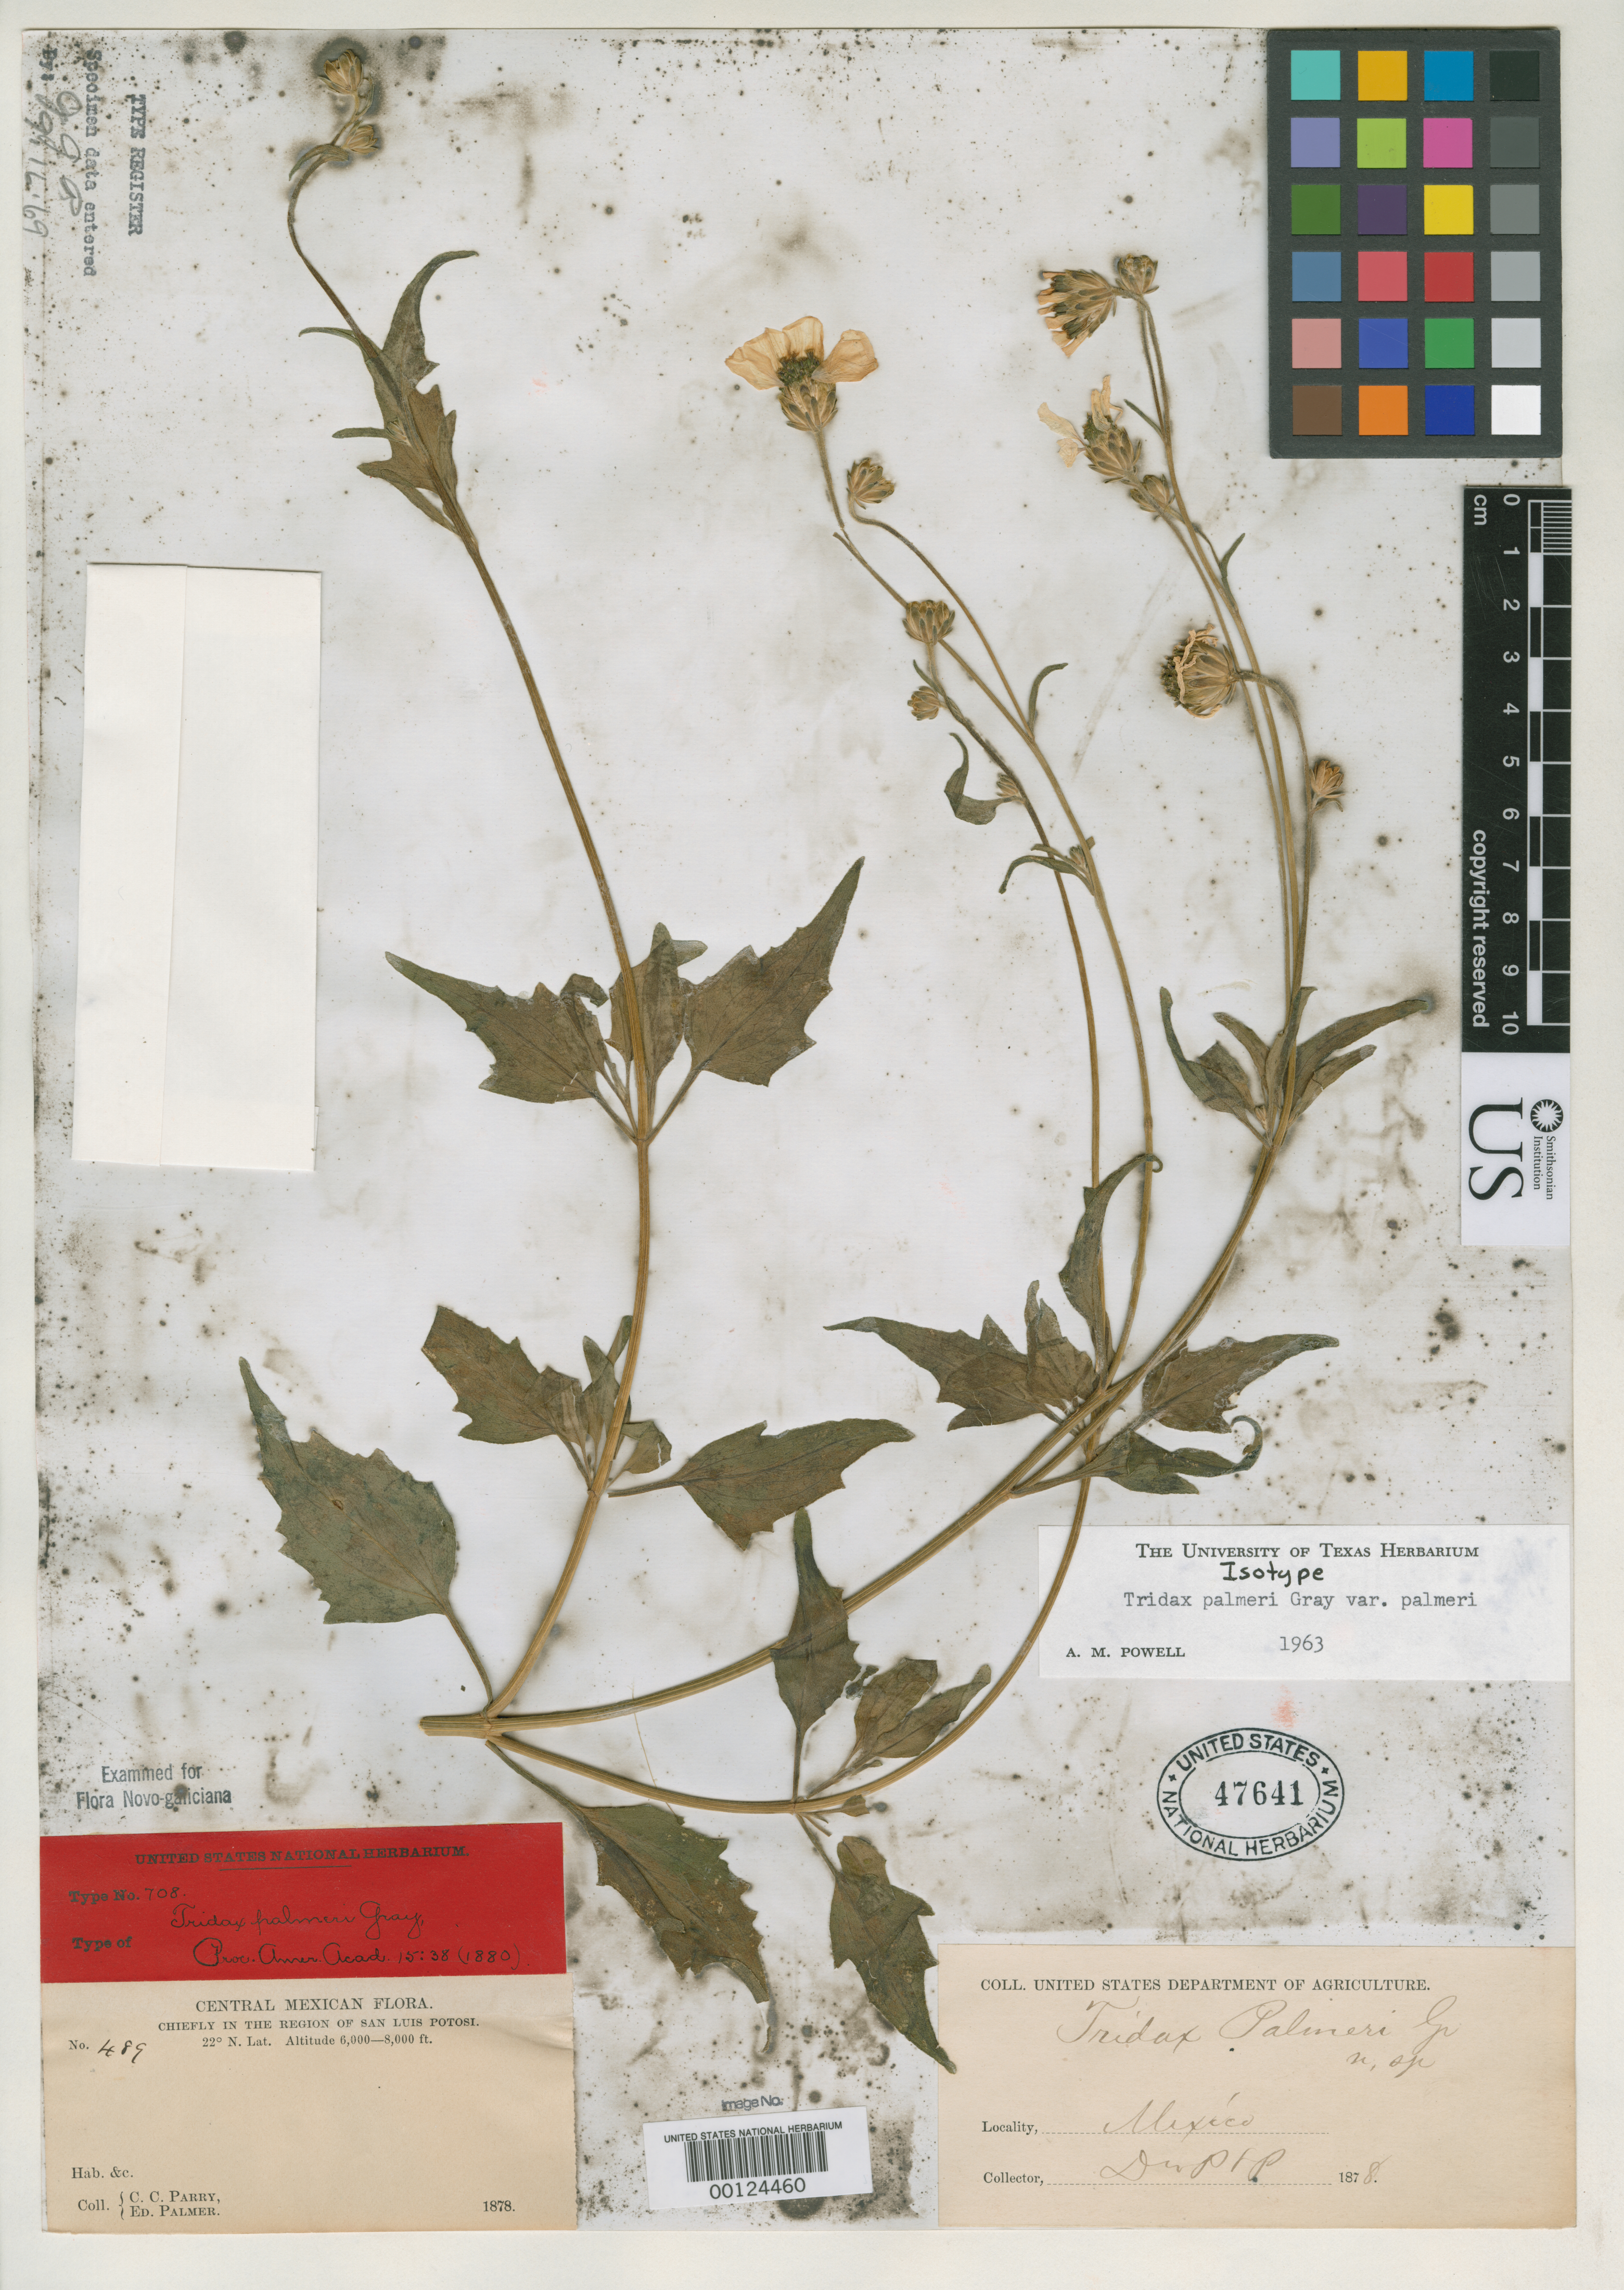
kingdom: Plantae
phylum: Tracheophyta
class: Magnoliopsida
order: Asterales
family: Asteraceae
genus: Tridax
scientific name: Tridax palmeri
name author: A. Gray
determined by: Powell, A. M.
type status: Isolectotype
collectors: C. C. Parry & E. Palmer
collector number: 489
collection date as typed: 1878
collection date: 1878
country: Mexico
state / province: San Luis Potosí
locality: Chiefly in the region of San Luis Potosi. [Protologue, Alvarez, 30 miles SE of San Luis Potosi, 8000 ft.]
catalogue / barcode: US 47641